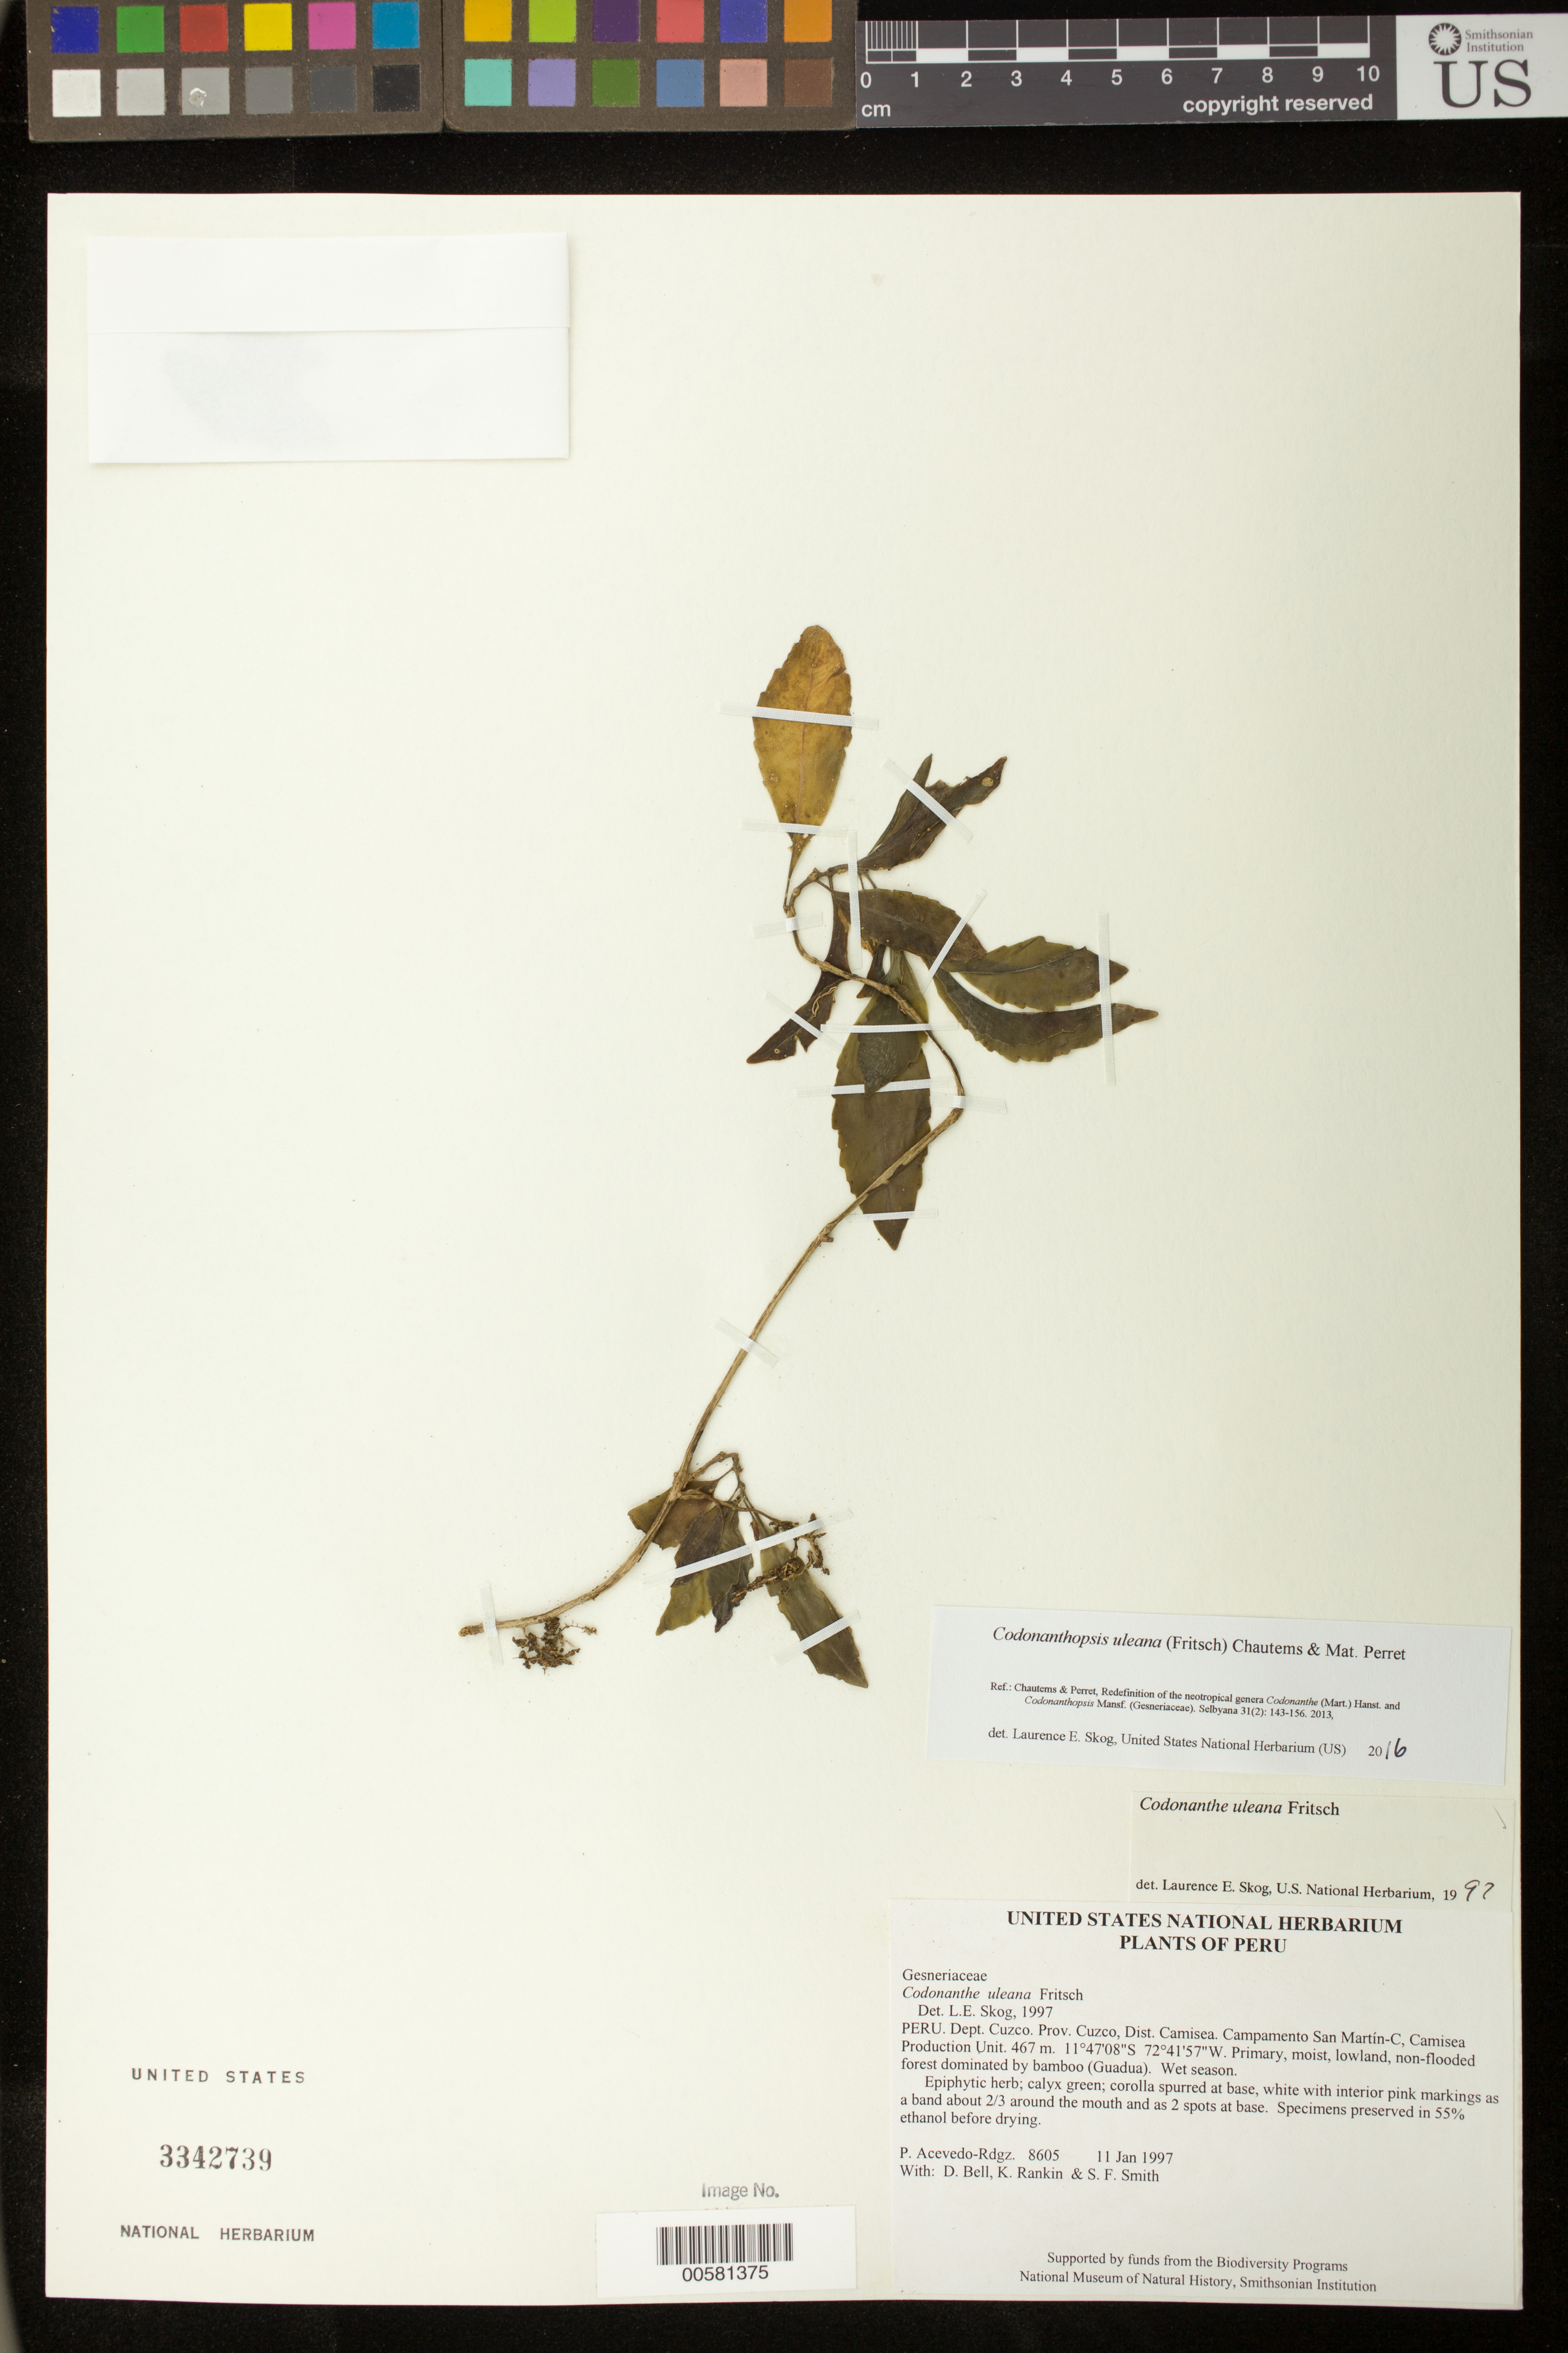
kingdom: Plantae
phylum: Tracheophyta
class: Magnoliopsida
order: Lamiales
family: Gesneriaceae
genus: Codonanthopsis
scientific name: Codonanthopsis uleana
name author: (Fritsch) Chautems & Mat.Perret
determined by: Skog, Laurence E.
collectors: P. Acevedo-Rodr., D. A. Bell, K. Rankin & S.F. Smith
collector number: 8605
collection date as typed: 11 Jan 1997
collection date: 1997-01-11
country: Peru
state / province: Cusco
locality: Prov. Cuzco, Dtto. Camisea; Campamento San Martín-C, Camisea Production Unit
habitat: Primary, moist, lowland, non-flooded forest dominated by bamboo (Guadua); wet season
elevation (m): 467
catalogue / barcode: US 3342739